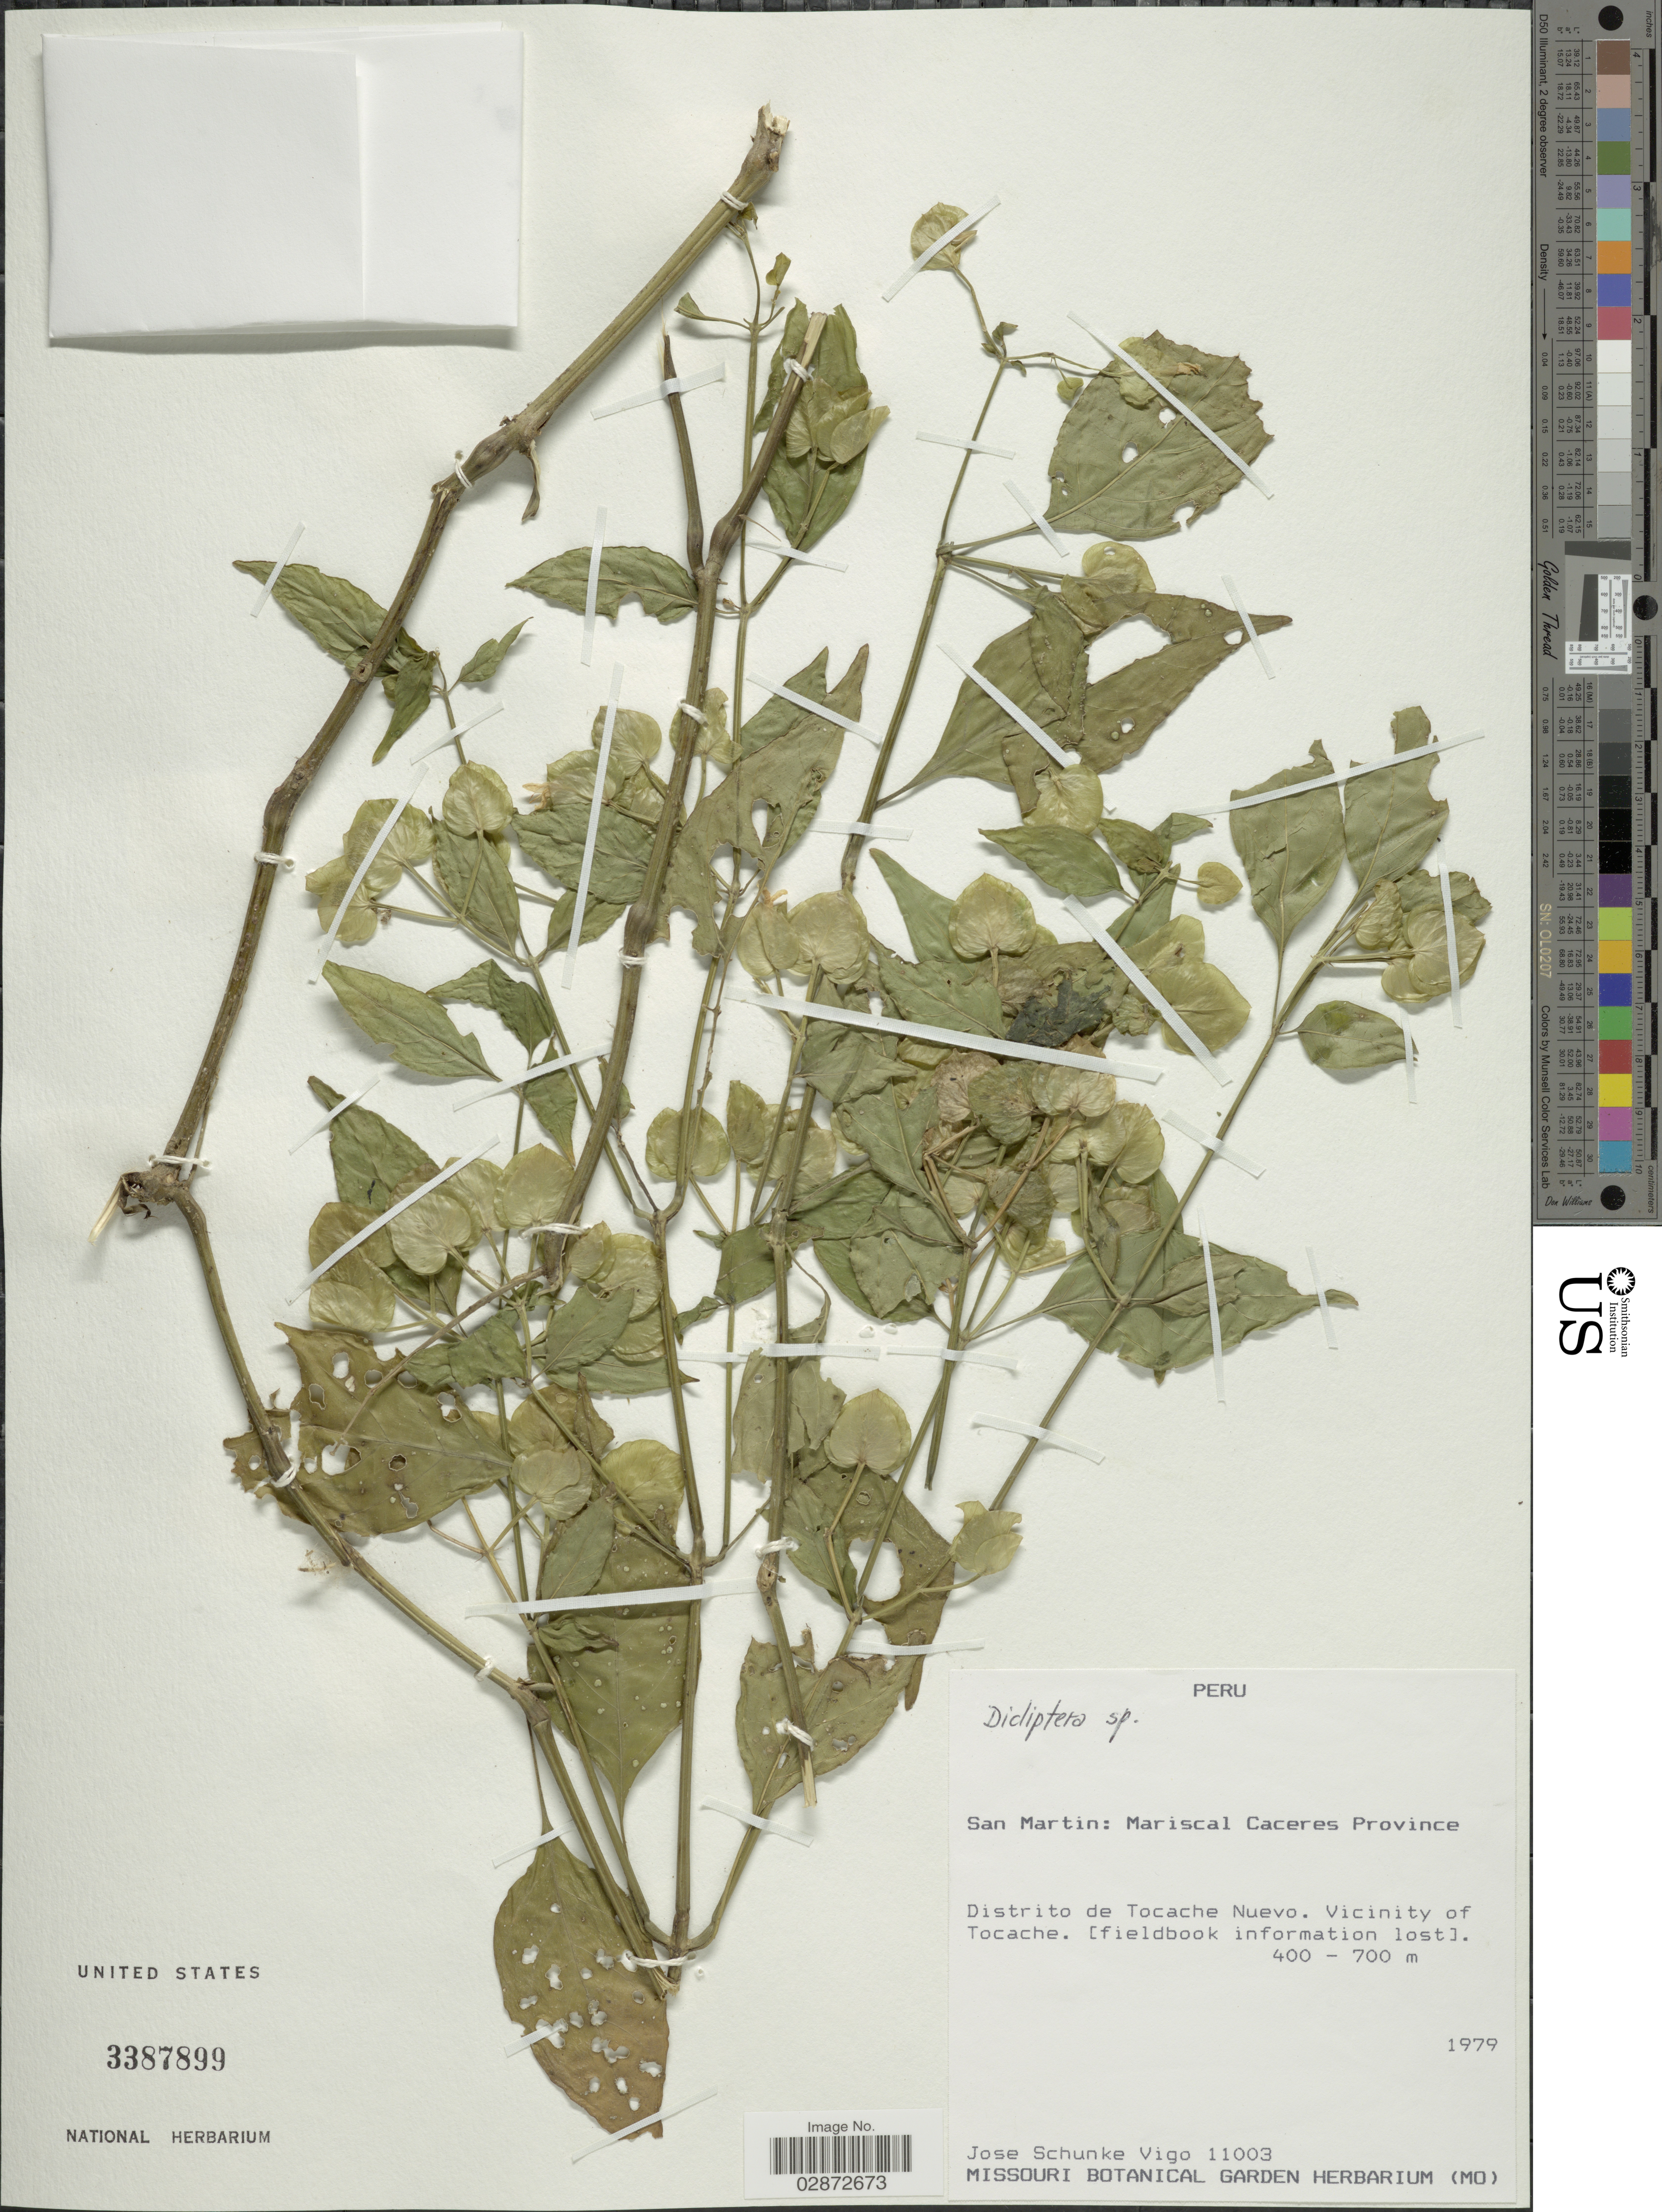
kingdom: Plantae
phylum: Tracheophyta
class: Magnoliopsida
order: Lamiales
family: Acanthaceae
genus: Dicliptera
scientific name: Dicliptera sp.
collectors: J. Schunke Vigo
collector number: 11003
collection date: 1979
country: Peru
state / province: San Martín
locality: San Martin: Mariscal Caceres Province. Distrito de Tocache Nuevo. Vicinity of Tocache.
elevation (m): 400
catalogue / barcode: US 3387899